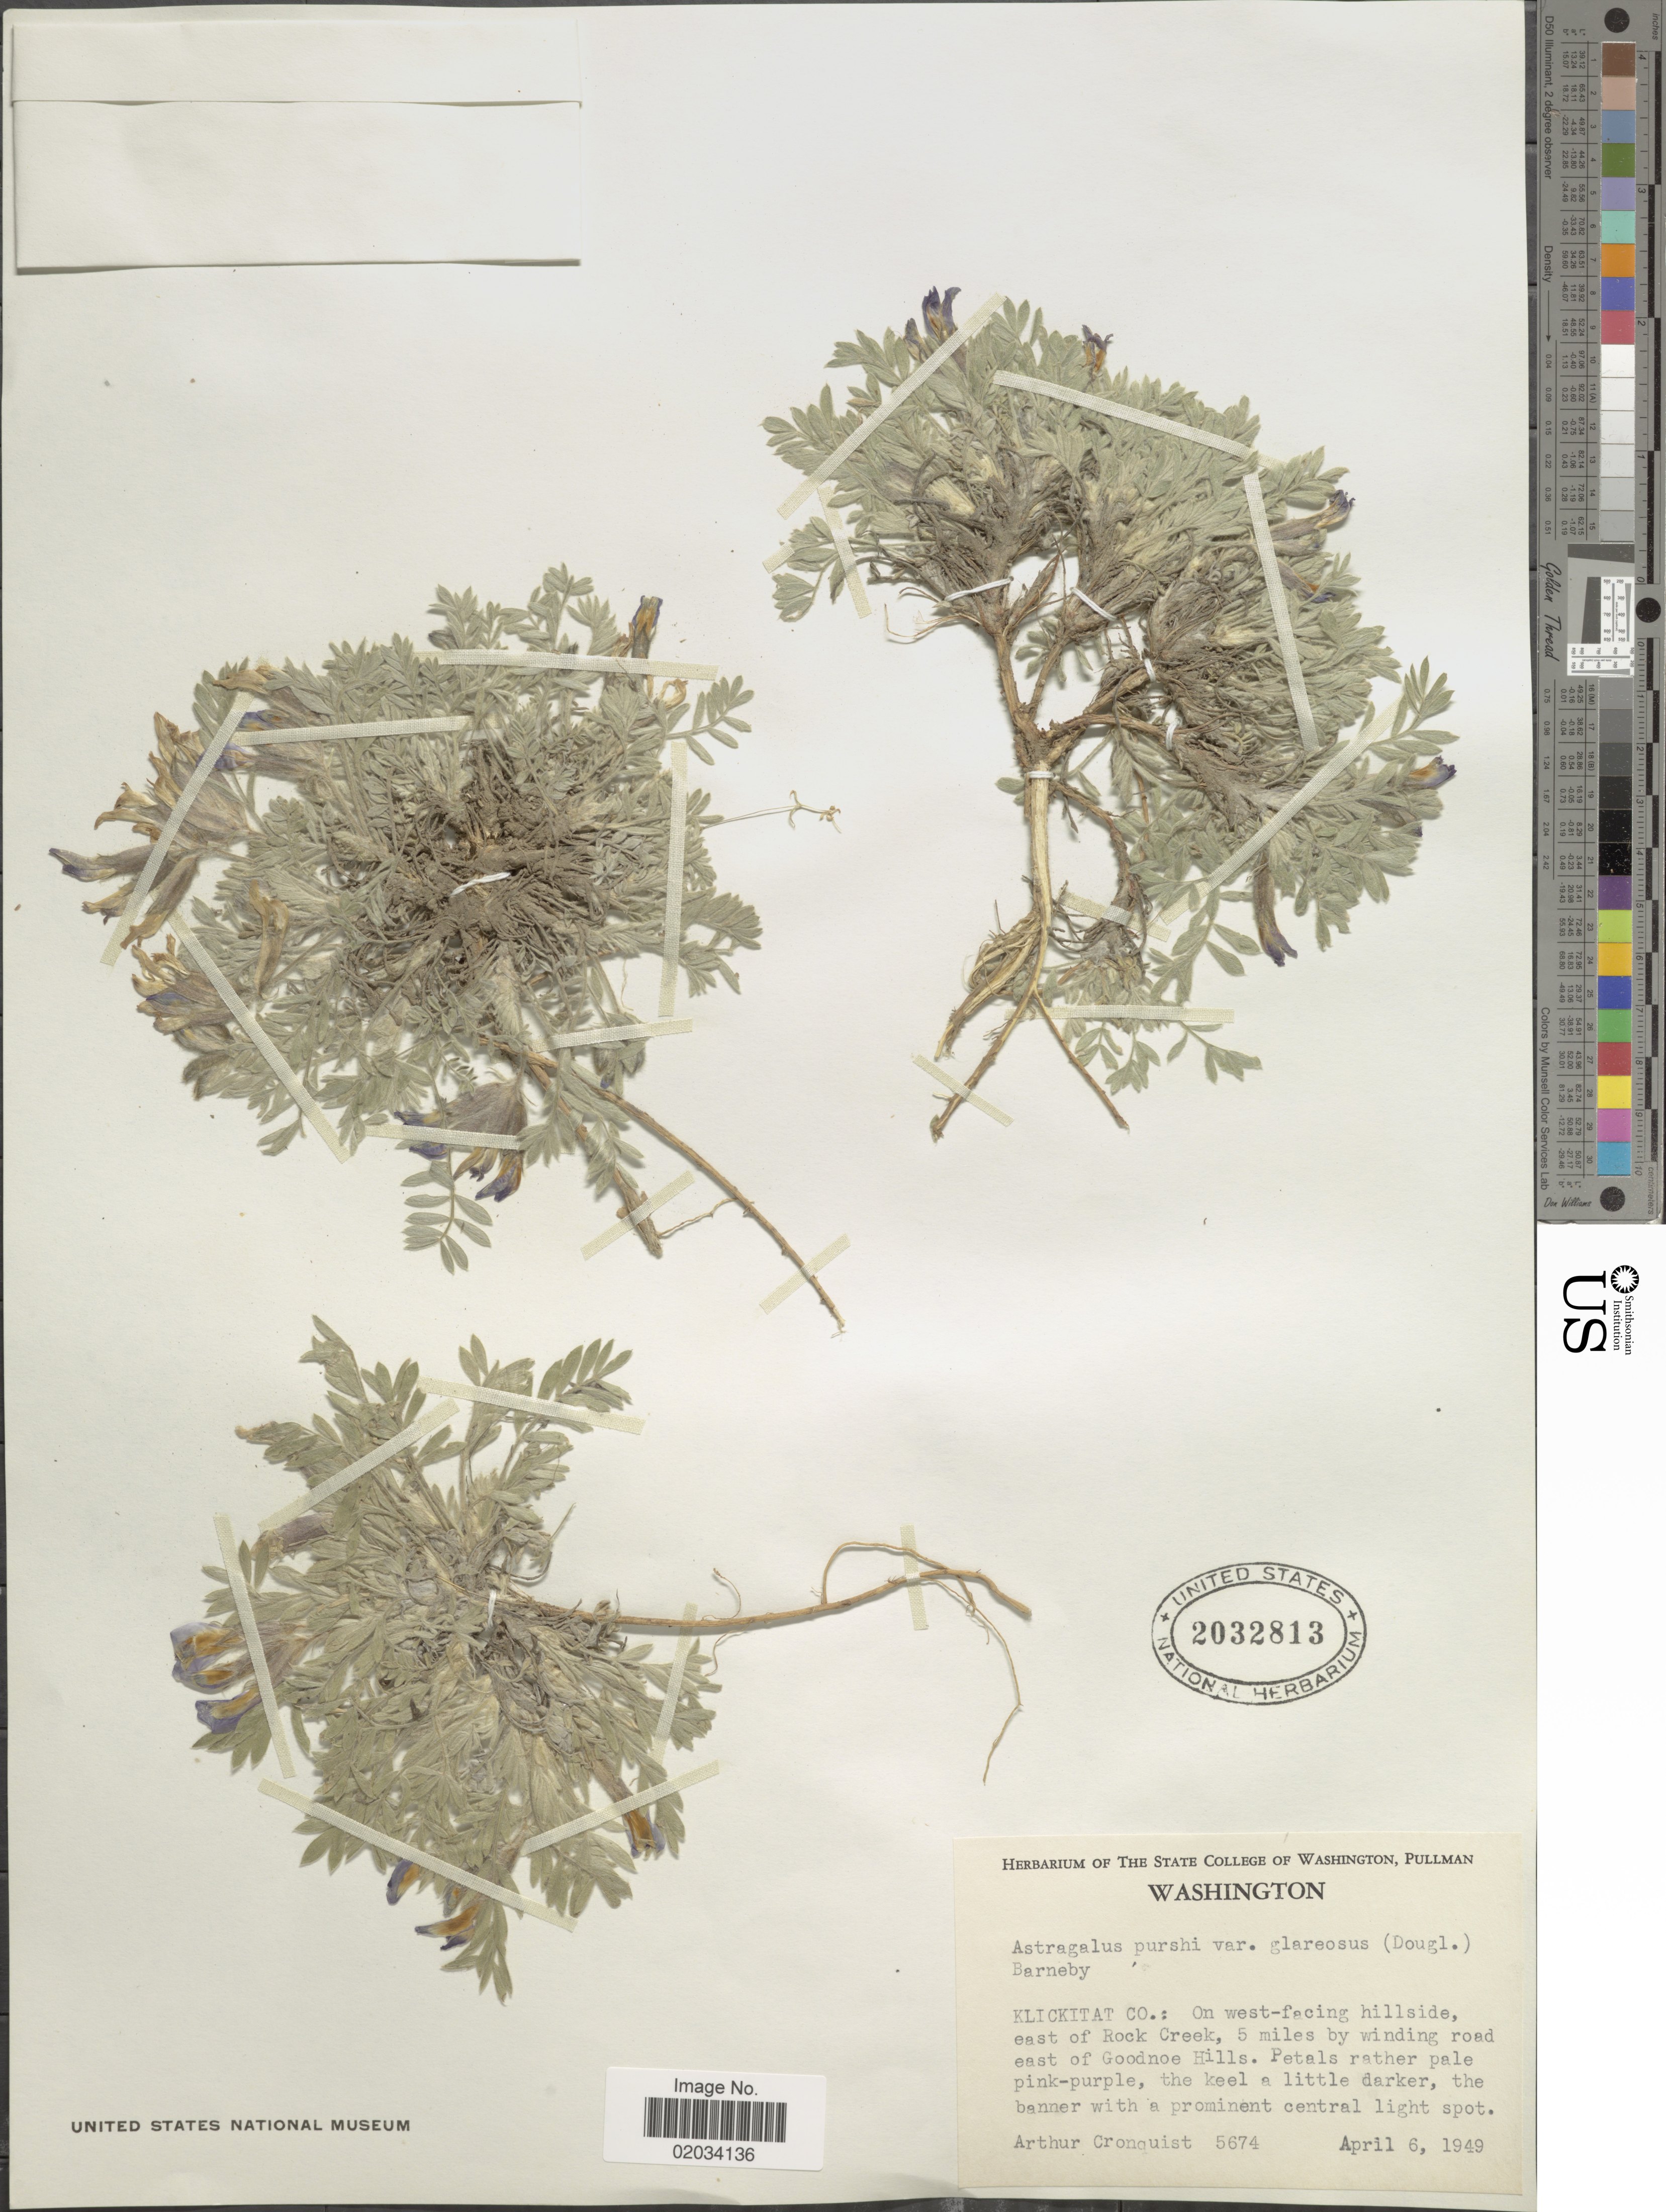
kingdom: Plantae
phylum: Tracheophyta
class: Magnoliopsida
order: Fabales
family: Fabaceae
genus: Astragalus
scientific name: Astragalus purshii var. glareosus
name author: (Douglas ex Hook.) Barneby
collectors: A. J. Cronquist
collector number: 5674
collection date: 1949-04-06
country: United States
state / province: Washington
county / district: Klickitat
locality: Klickitat Co.: On west-facing hillside east of Rock Creek, 5 miles by winding road east of Goodnoe Hills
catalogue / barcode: US 2032813